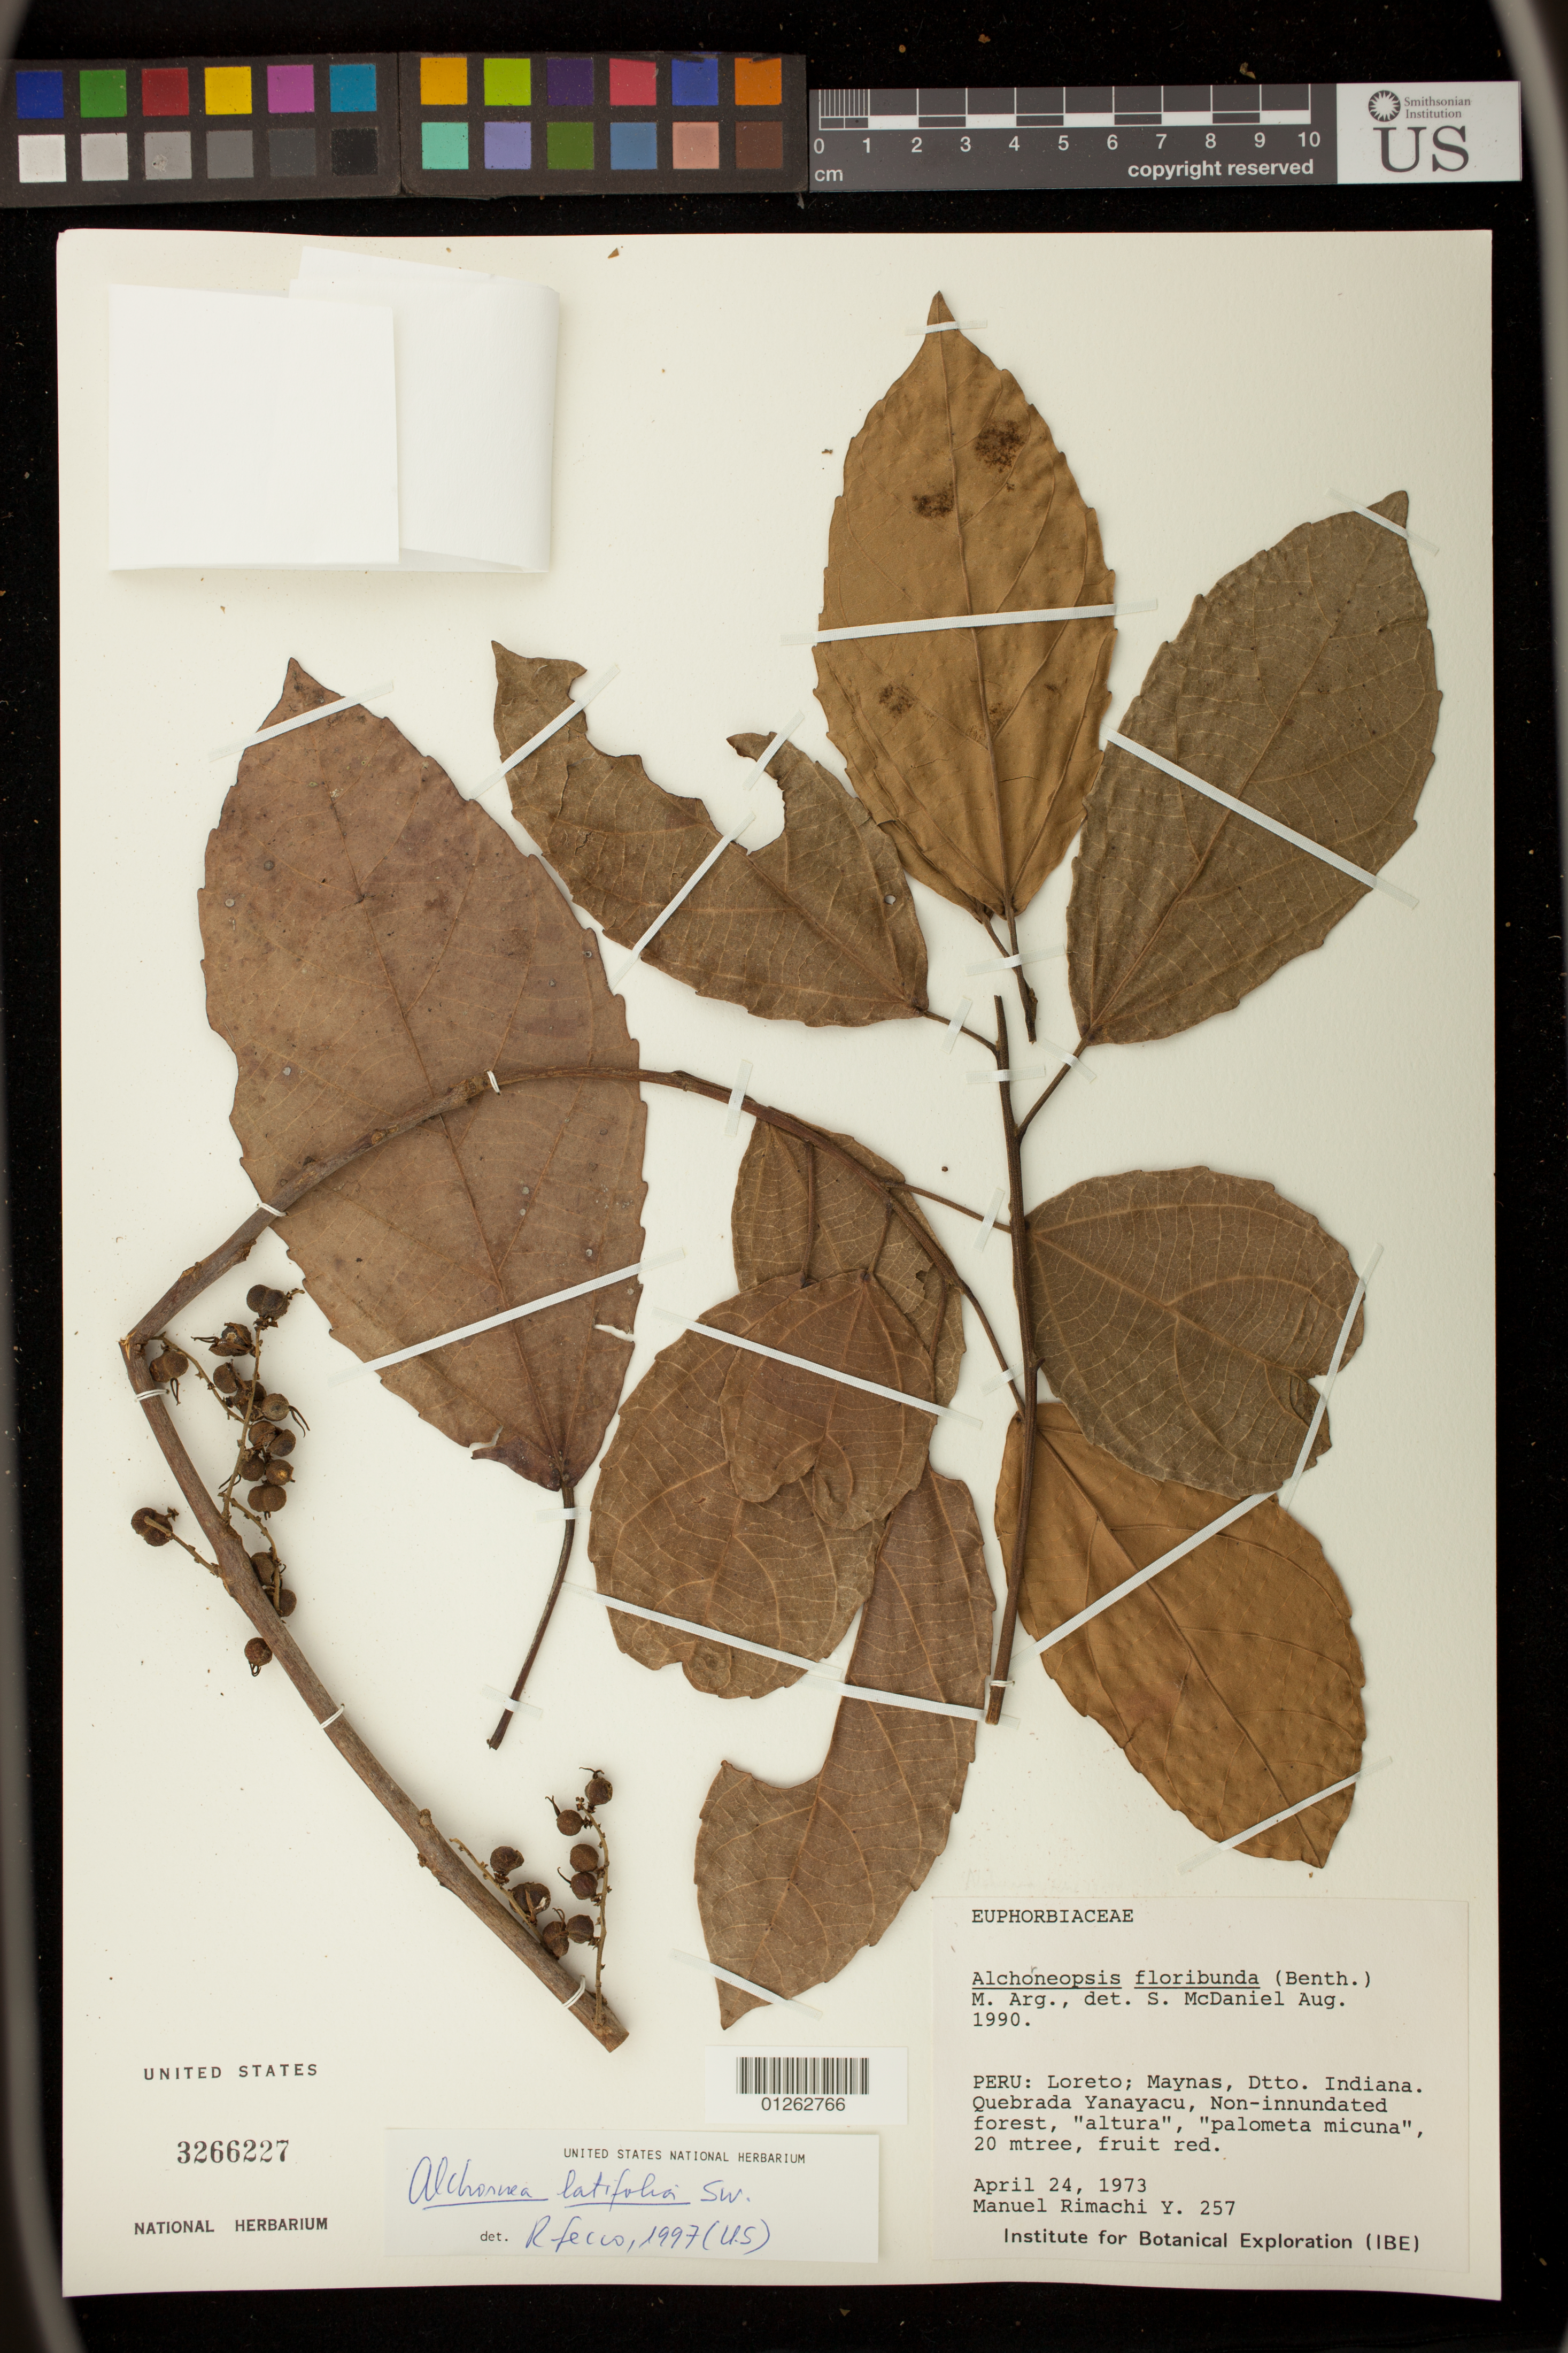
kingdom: Plantae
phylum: Tracheophyta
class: Magnoliopsida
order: Malpighiales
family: Euphorbiaceae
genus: Alchornea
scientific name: Alchornea latifolia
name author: Sw.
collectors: M. Rimachi Y.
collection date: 1973-04-24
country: Peru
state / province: Loreto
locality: Maynas, Dtto.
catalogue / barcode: US 3266227